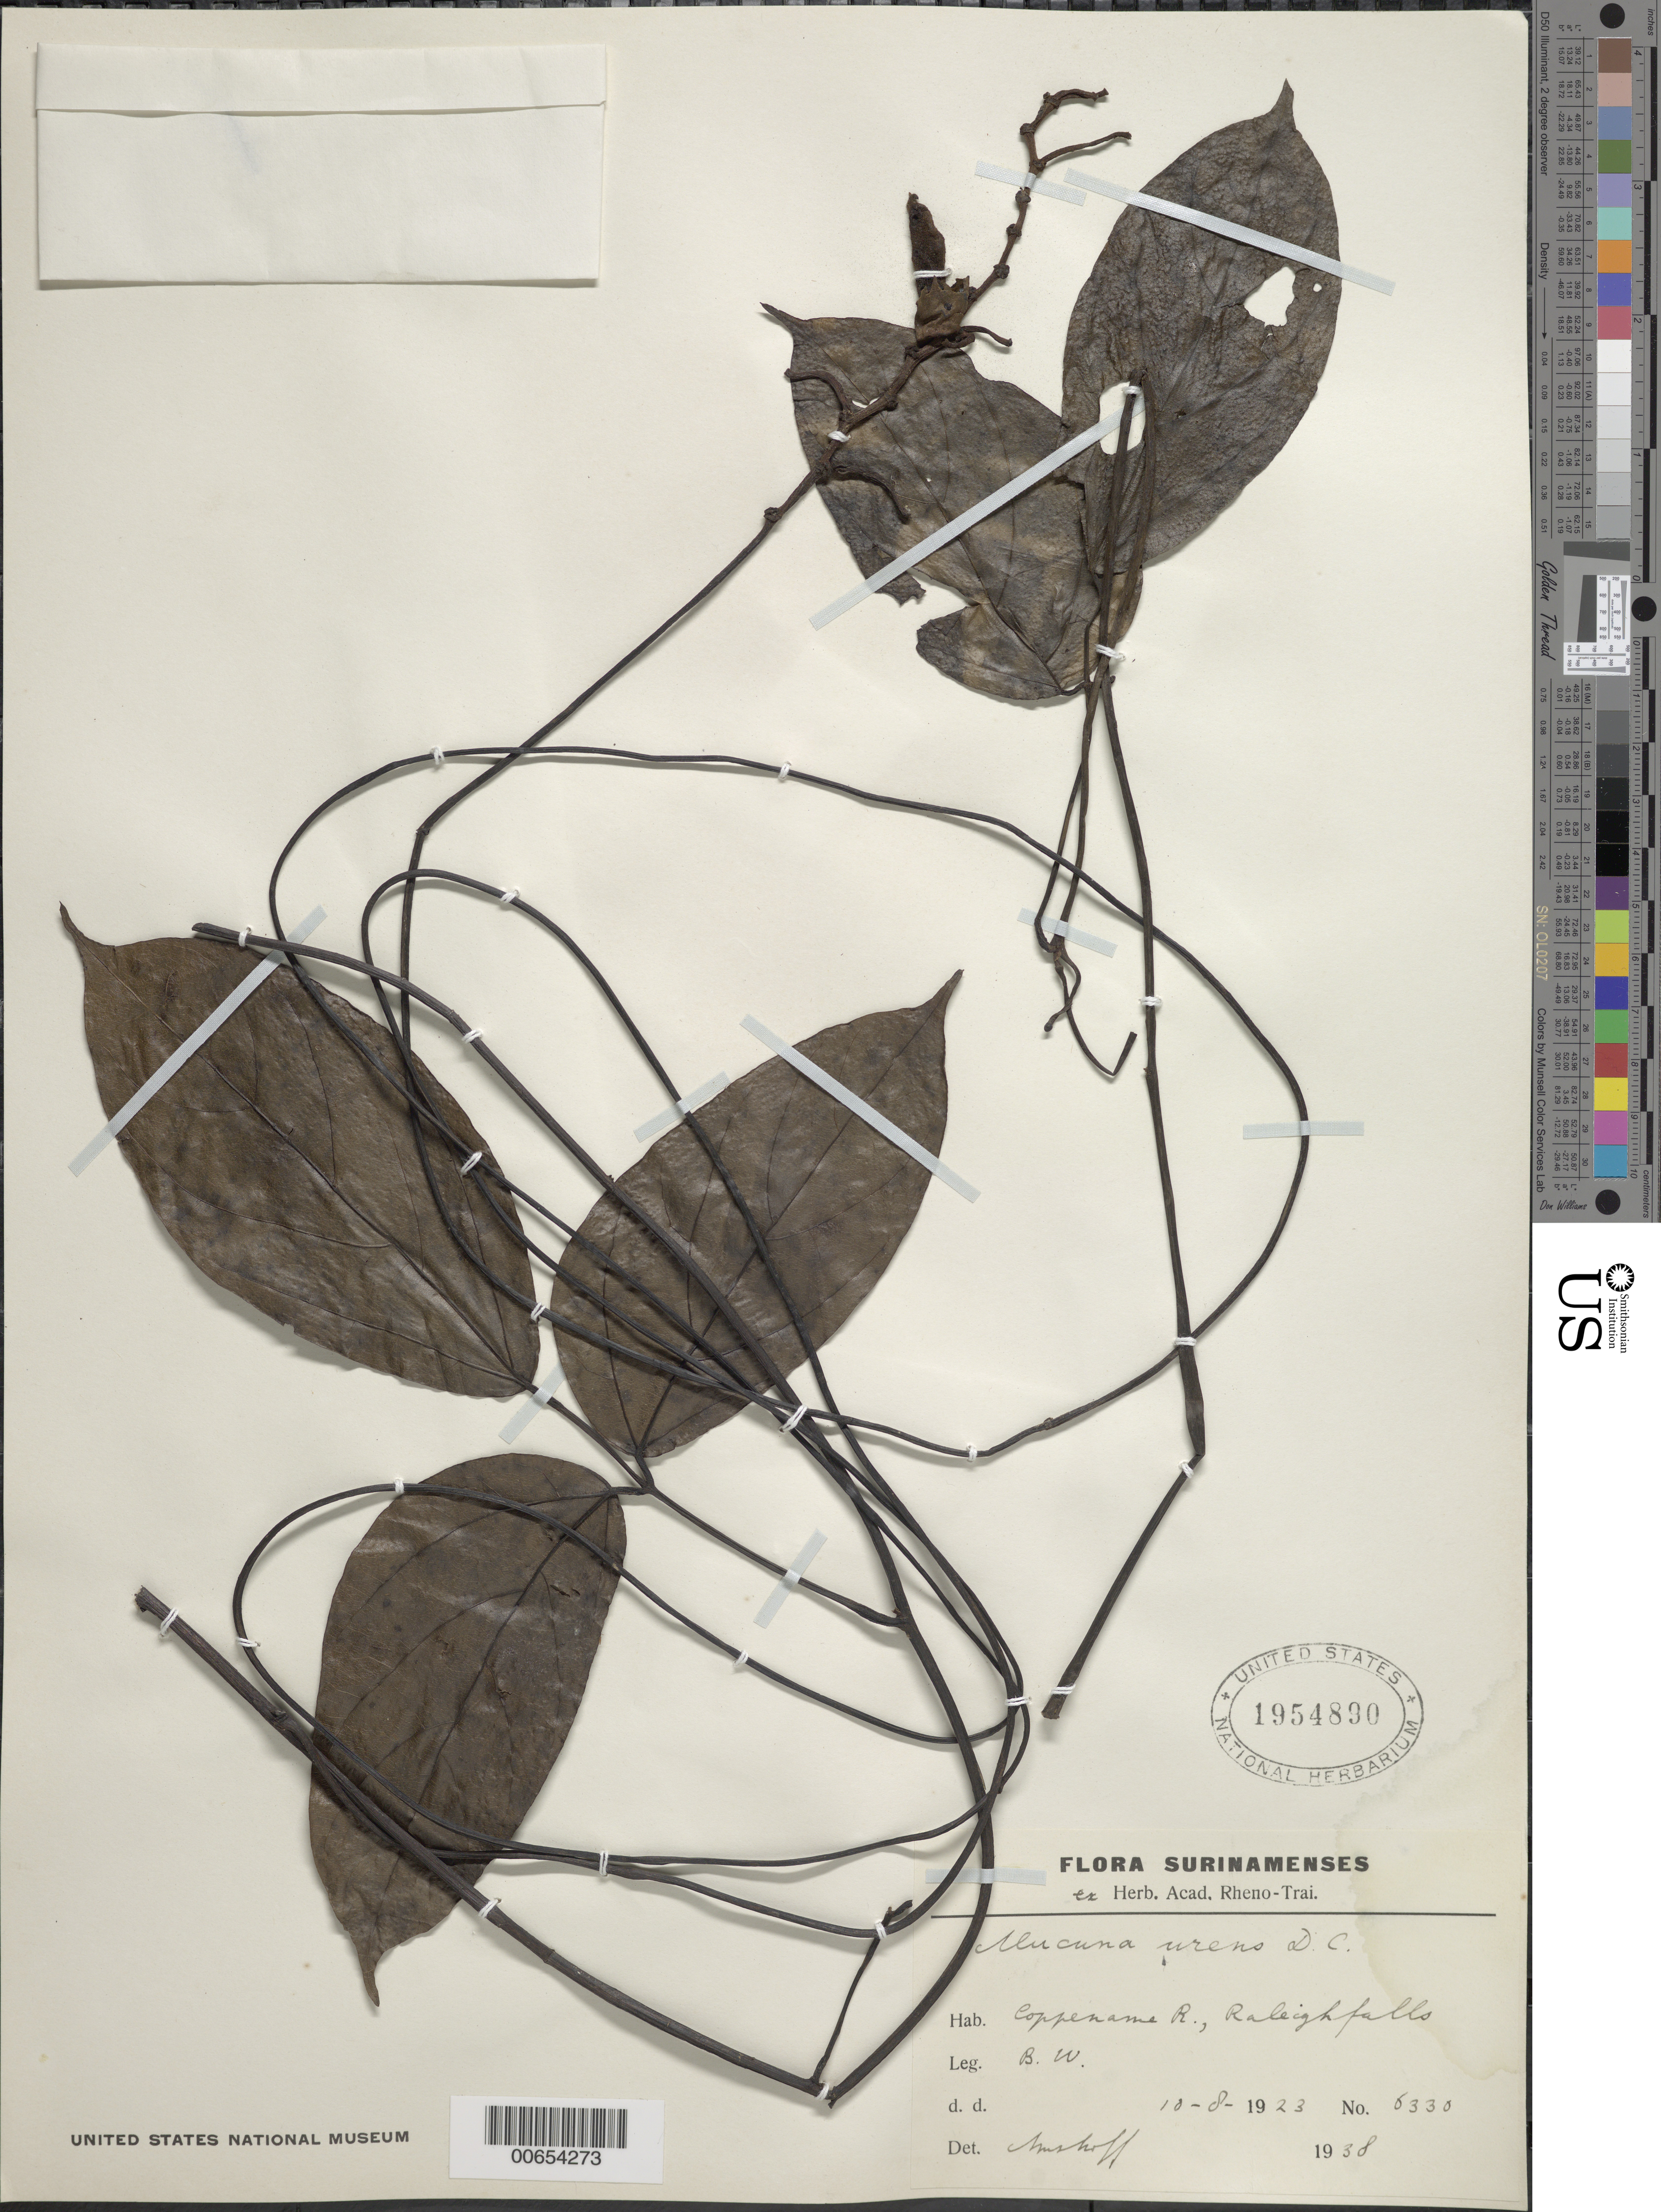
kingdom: Plantae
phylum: Tracheophyta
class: Magnoliopsida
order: Fabales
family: Fabaceae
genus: Mucuna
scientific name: Mucuna urens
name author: (L.) Medik.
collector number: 6330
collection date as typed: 10-Aug-23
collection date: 1923-08-10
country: Suriname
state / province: Saramacca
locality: Coppename R., near Raleigh Falls, Voltzberg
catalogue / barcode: US 1954890